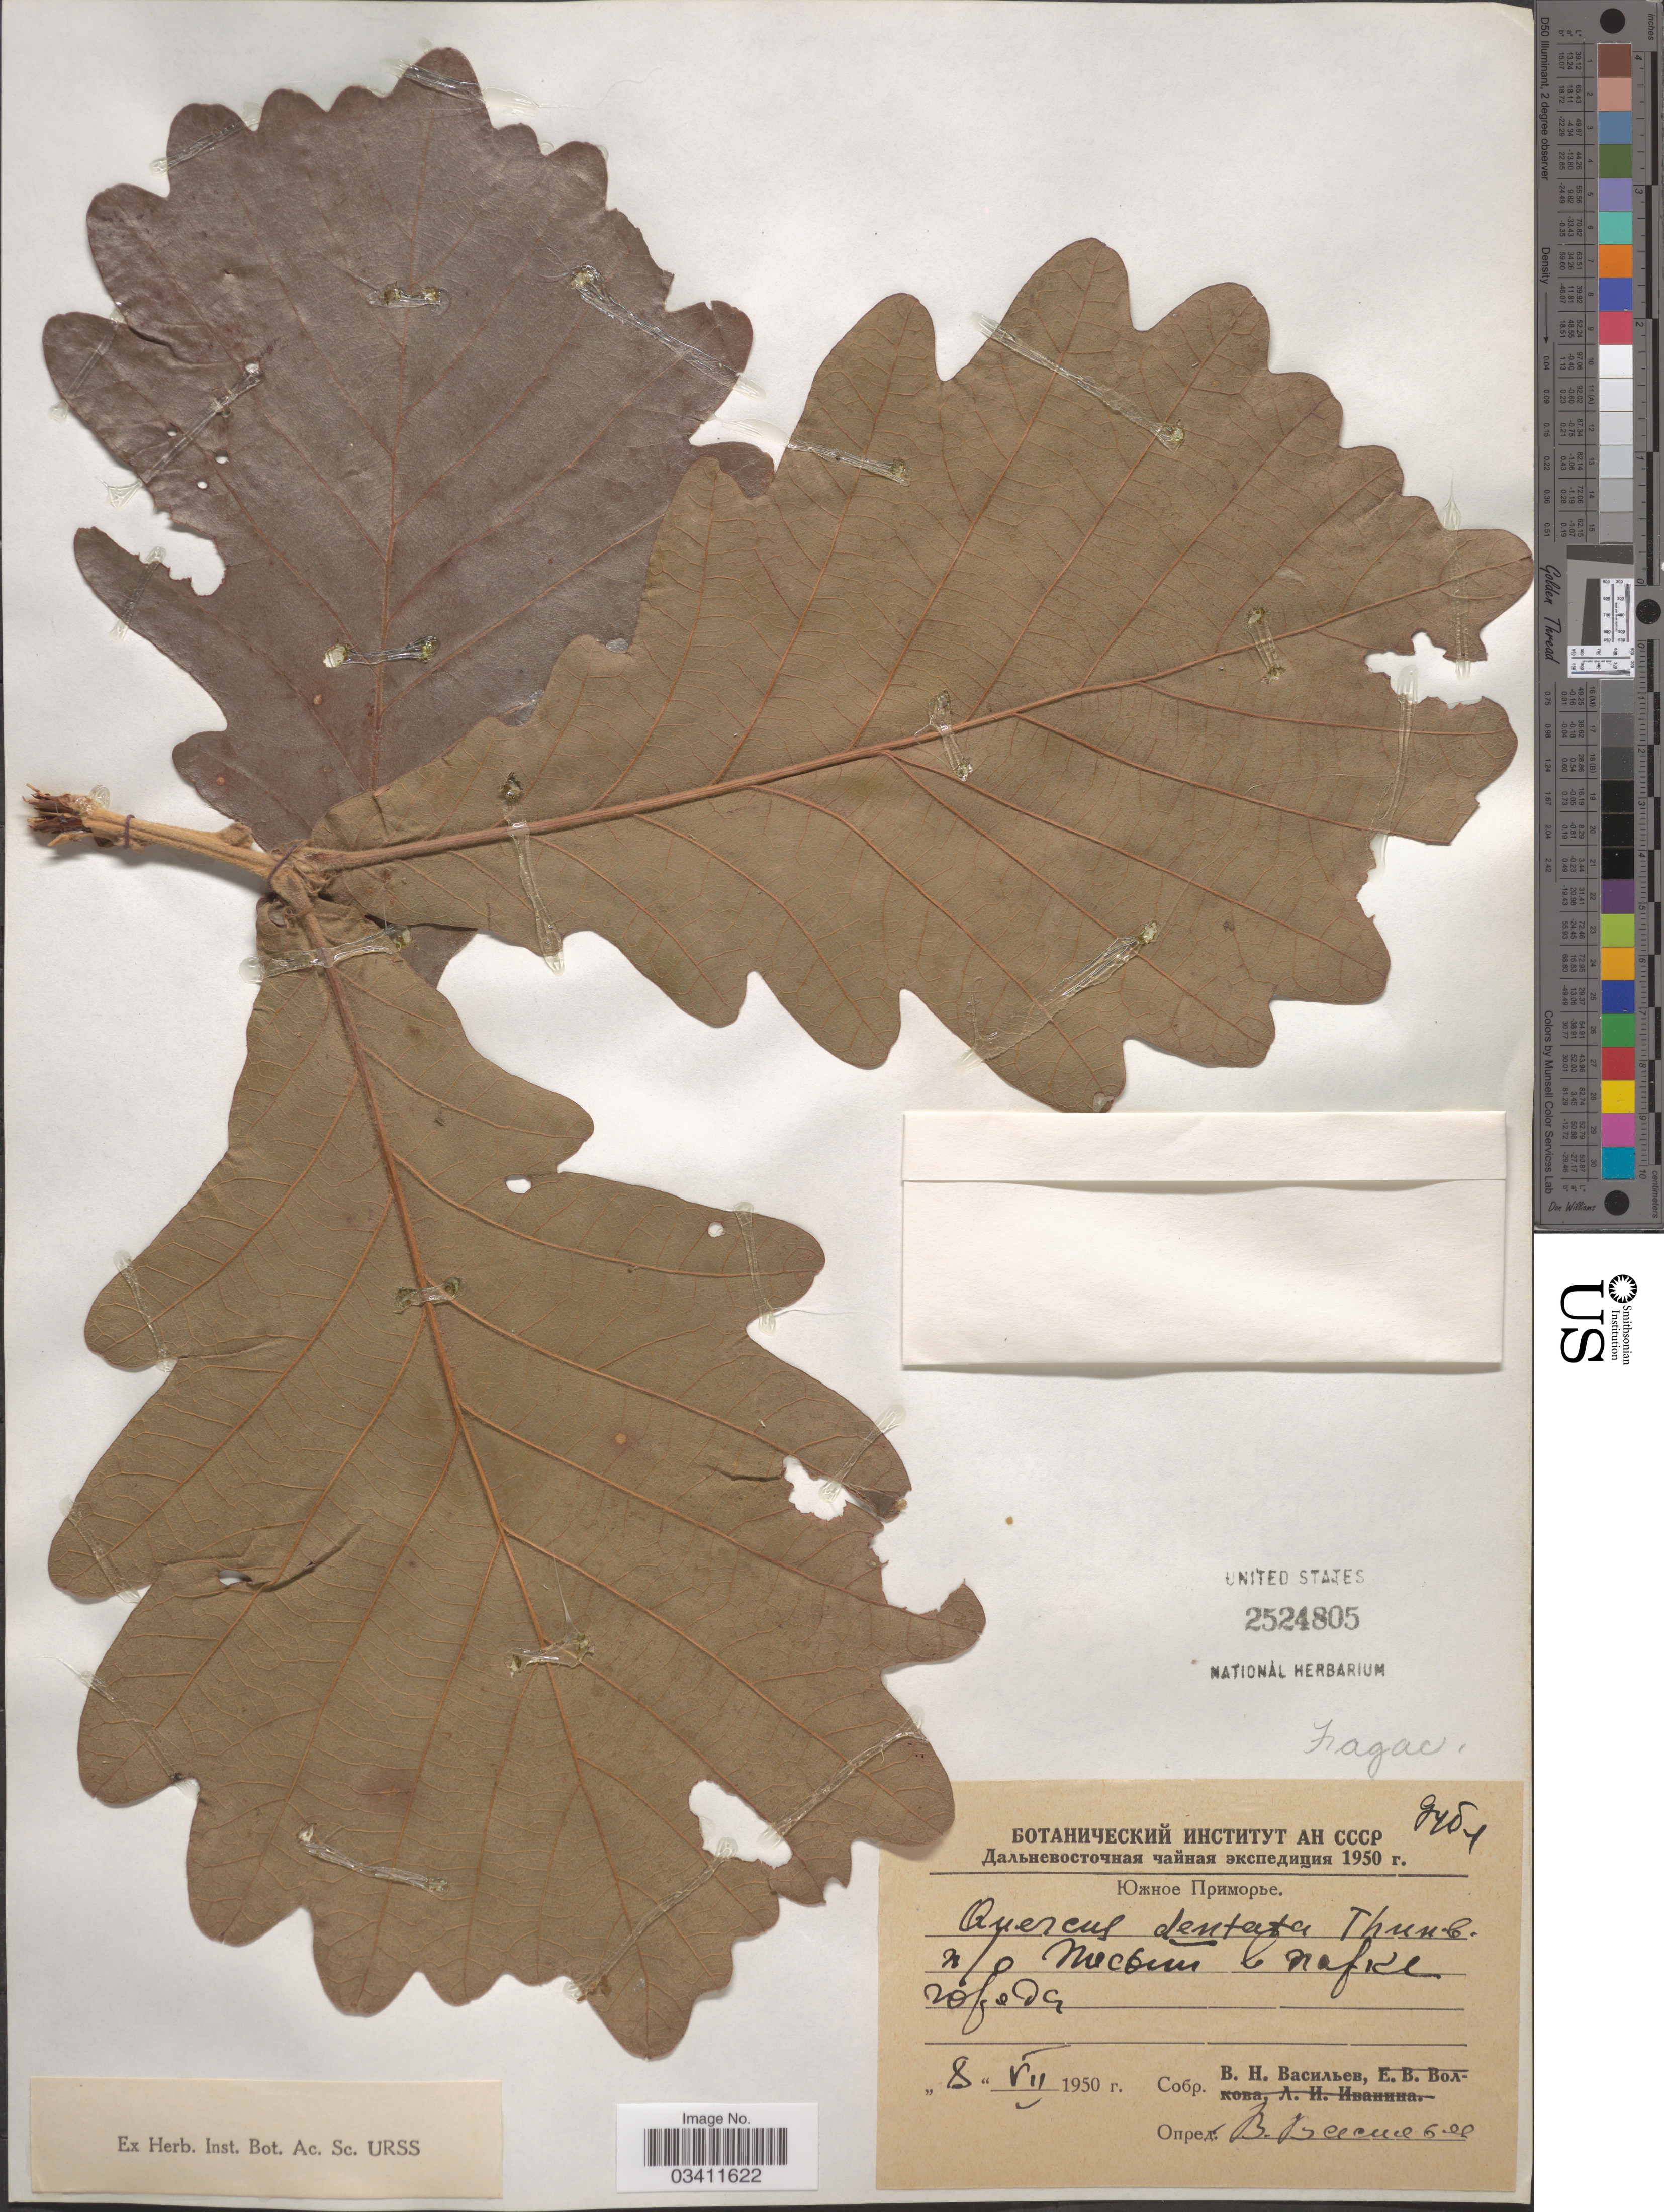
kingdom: Plantae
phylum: Tracheophyta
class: Magnoliopsida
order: Fagales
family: Fagaceae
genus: Quercus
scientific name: Quercus dentata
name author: Thunb.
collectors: V. Vasilev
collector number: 9484*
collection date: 1950-07-08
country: Russian Federation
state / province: Primorsky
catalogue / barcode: US 2524805